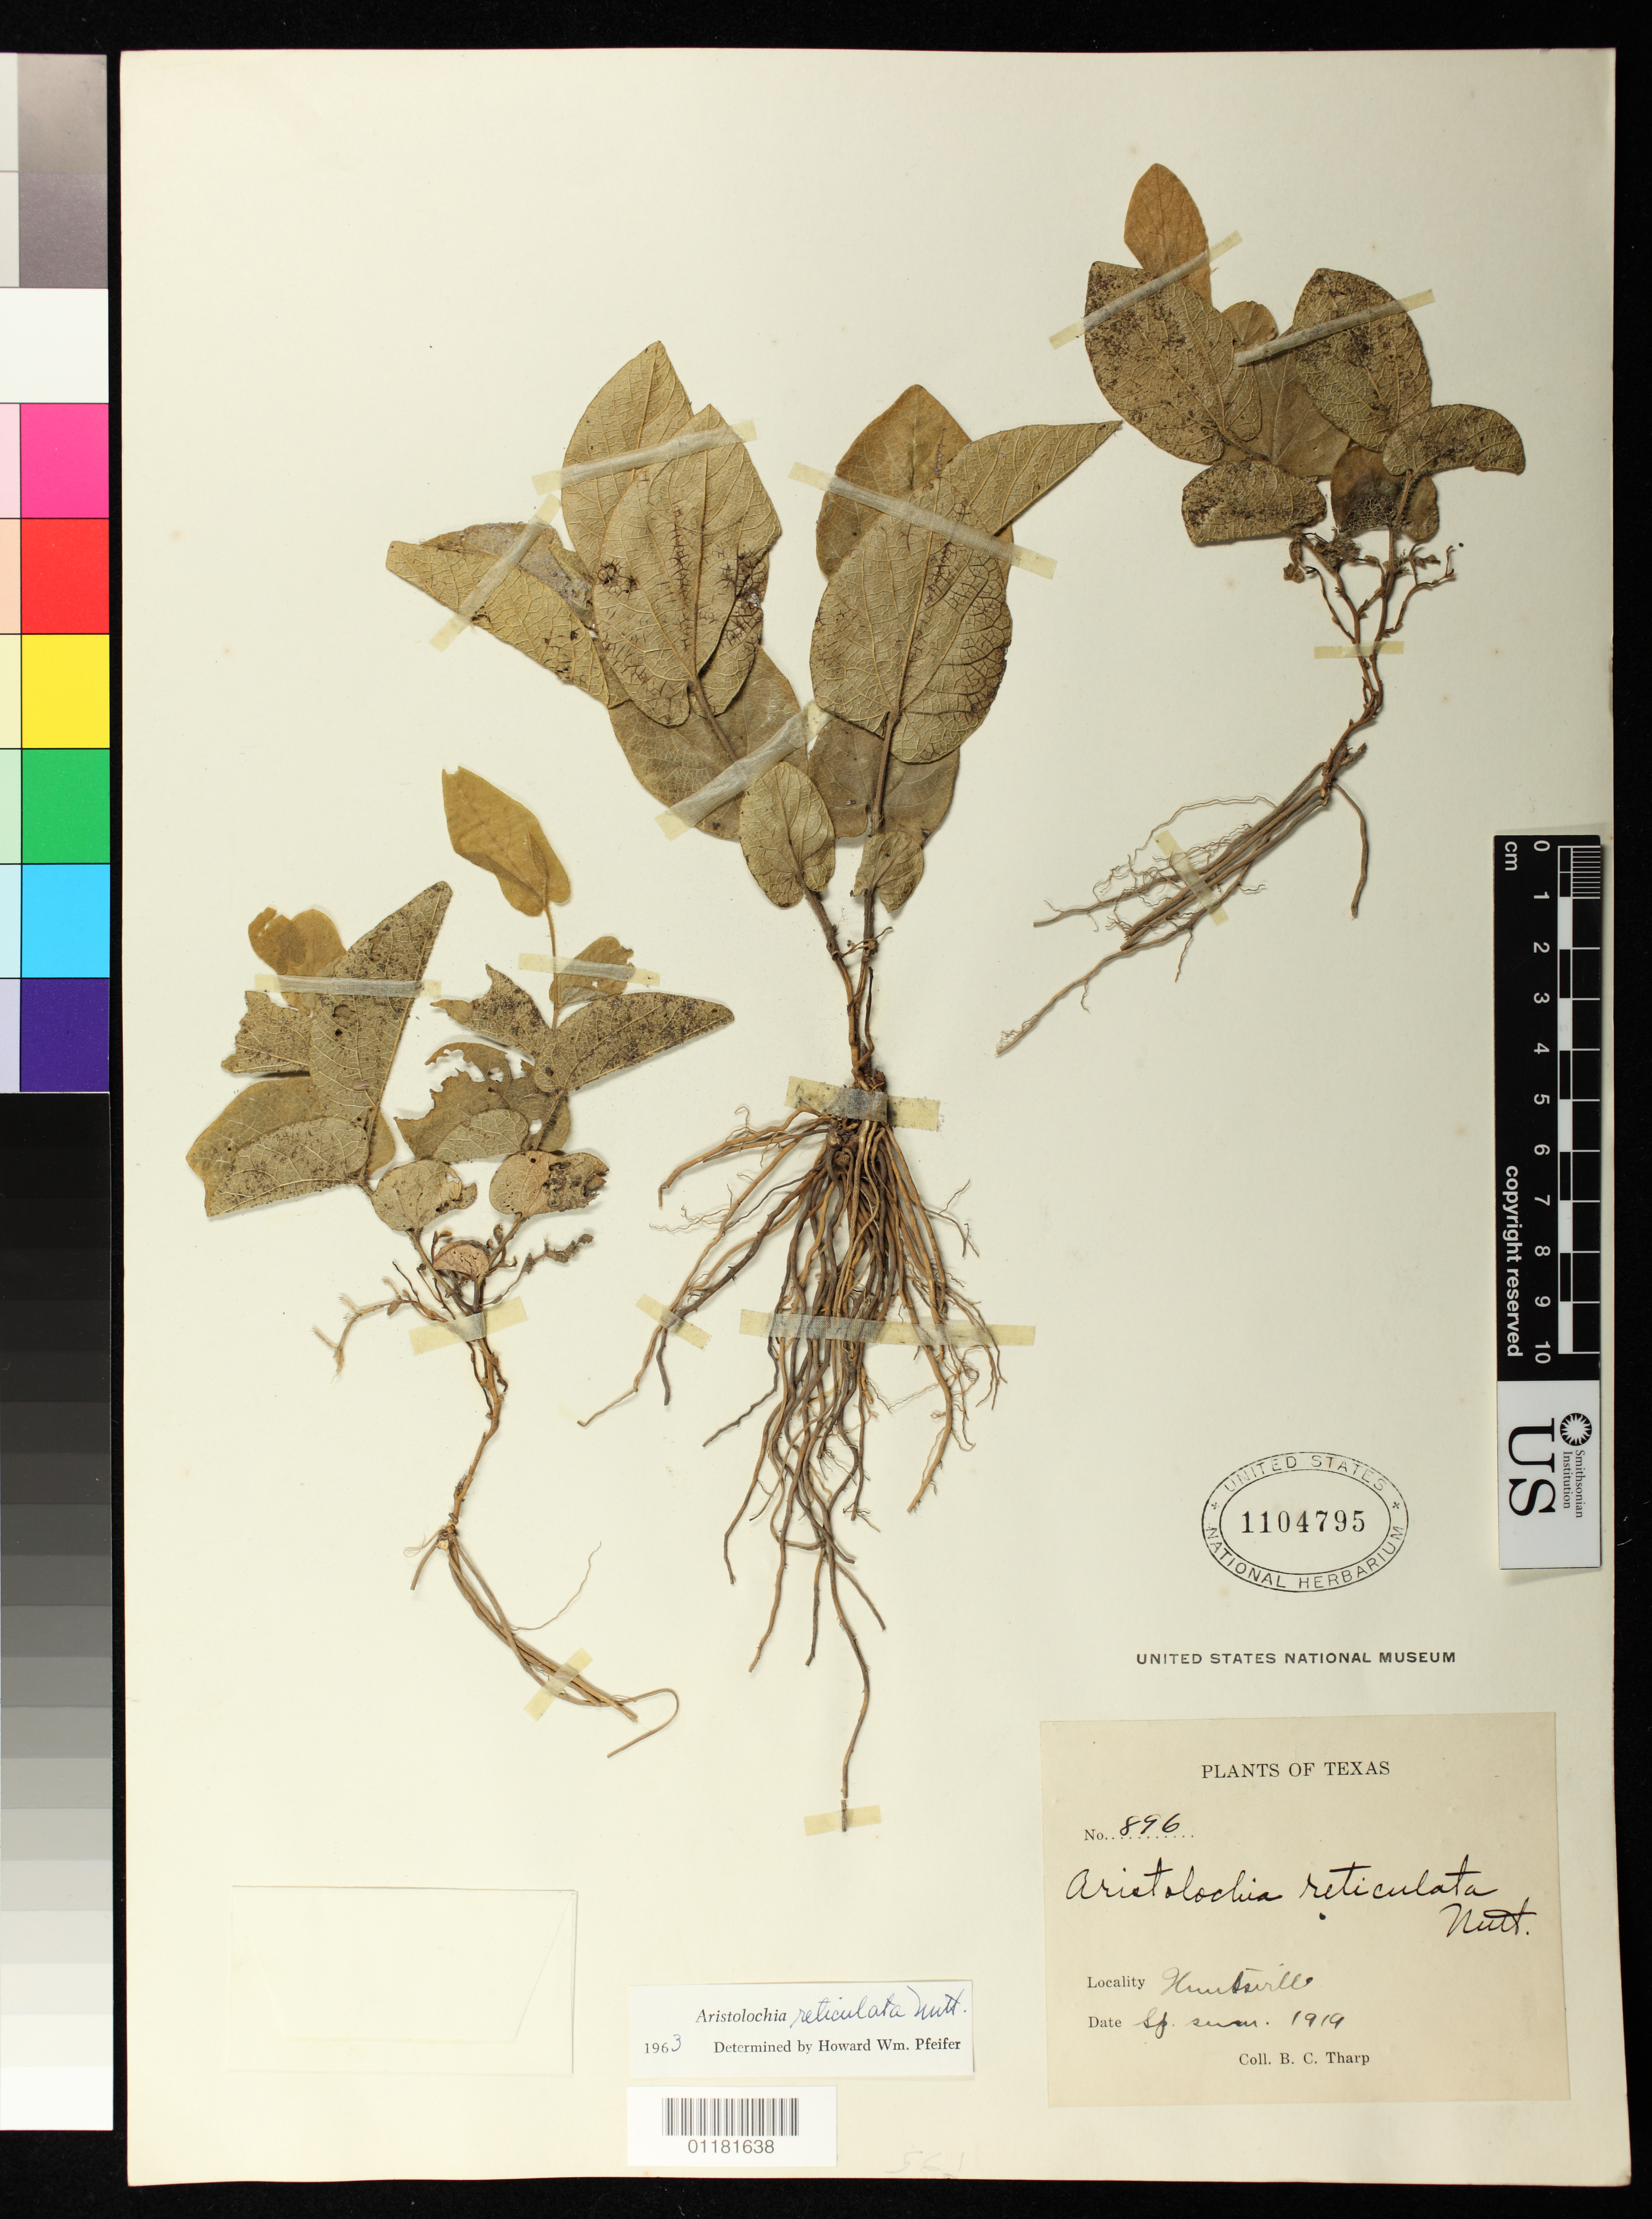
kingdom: Plantae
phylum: Tracheophyta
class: Magnoliopsida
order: Piperales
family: Aristolochiaceae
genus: Aristolochia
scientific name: Aristolochia reticulata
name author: Nutt.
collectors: B. C. Tharp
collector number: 896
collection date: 1919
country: United States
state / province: Texas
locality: Huntsville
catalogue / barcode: US 1104795